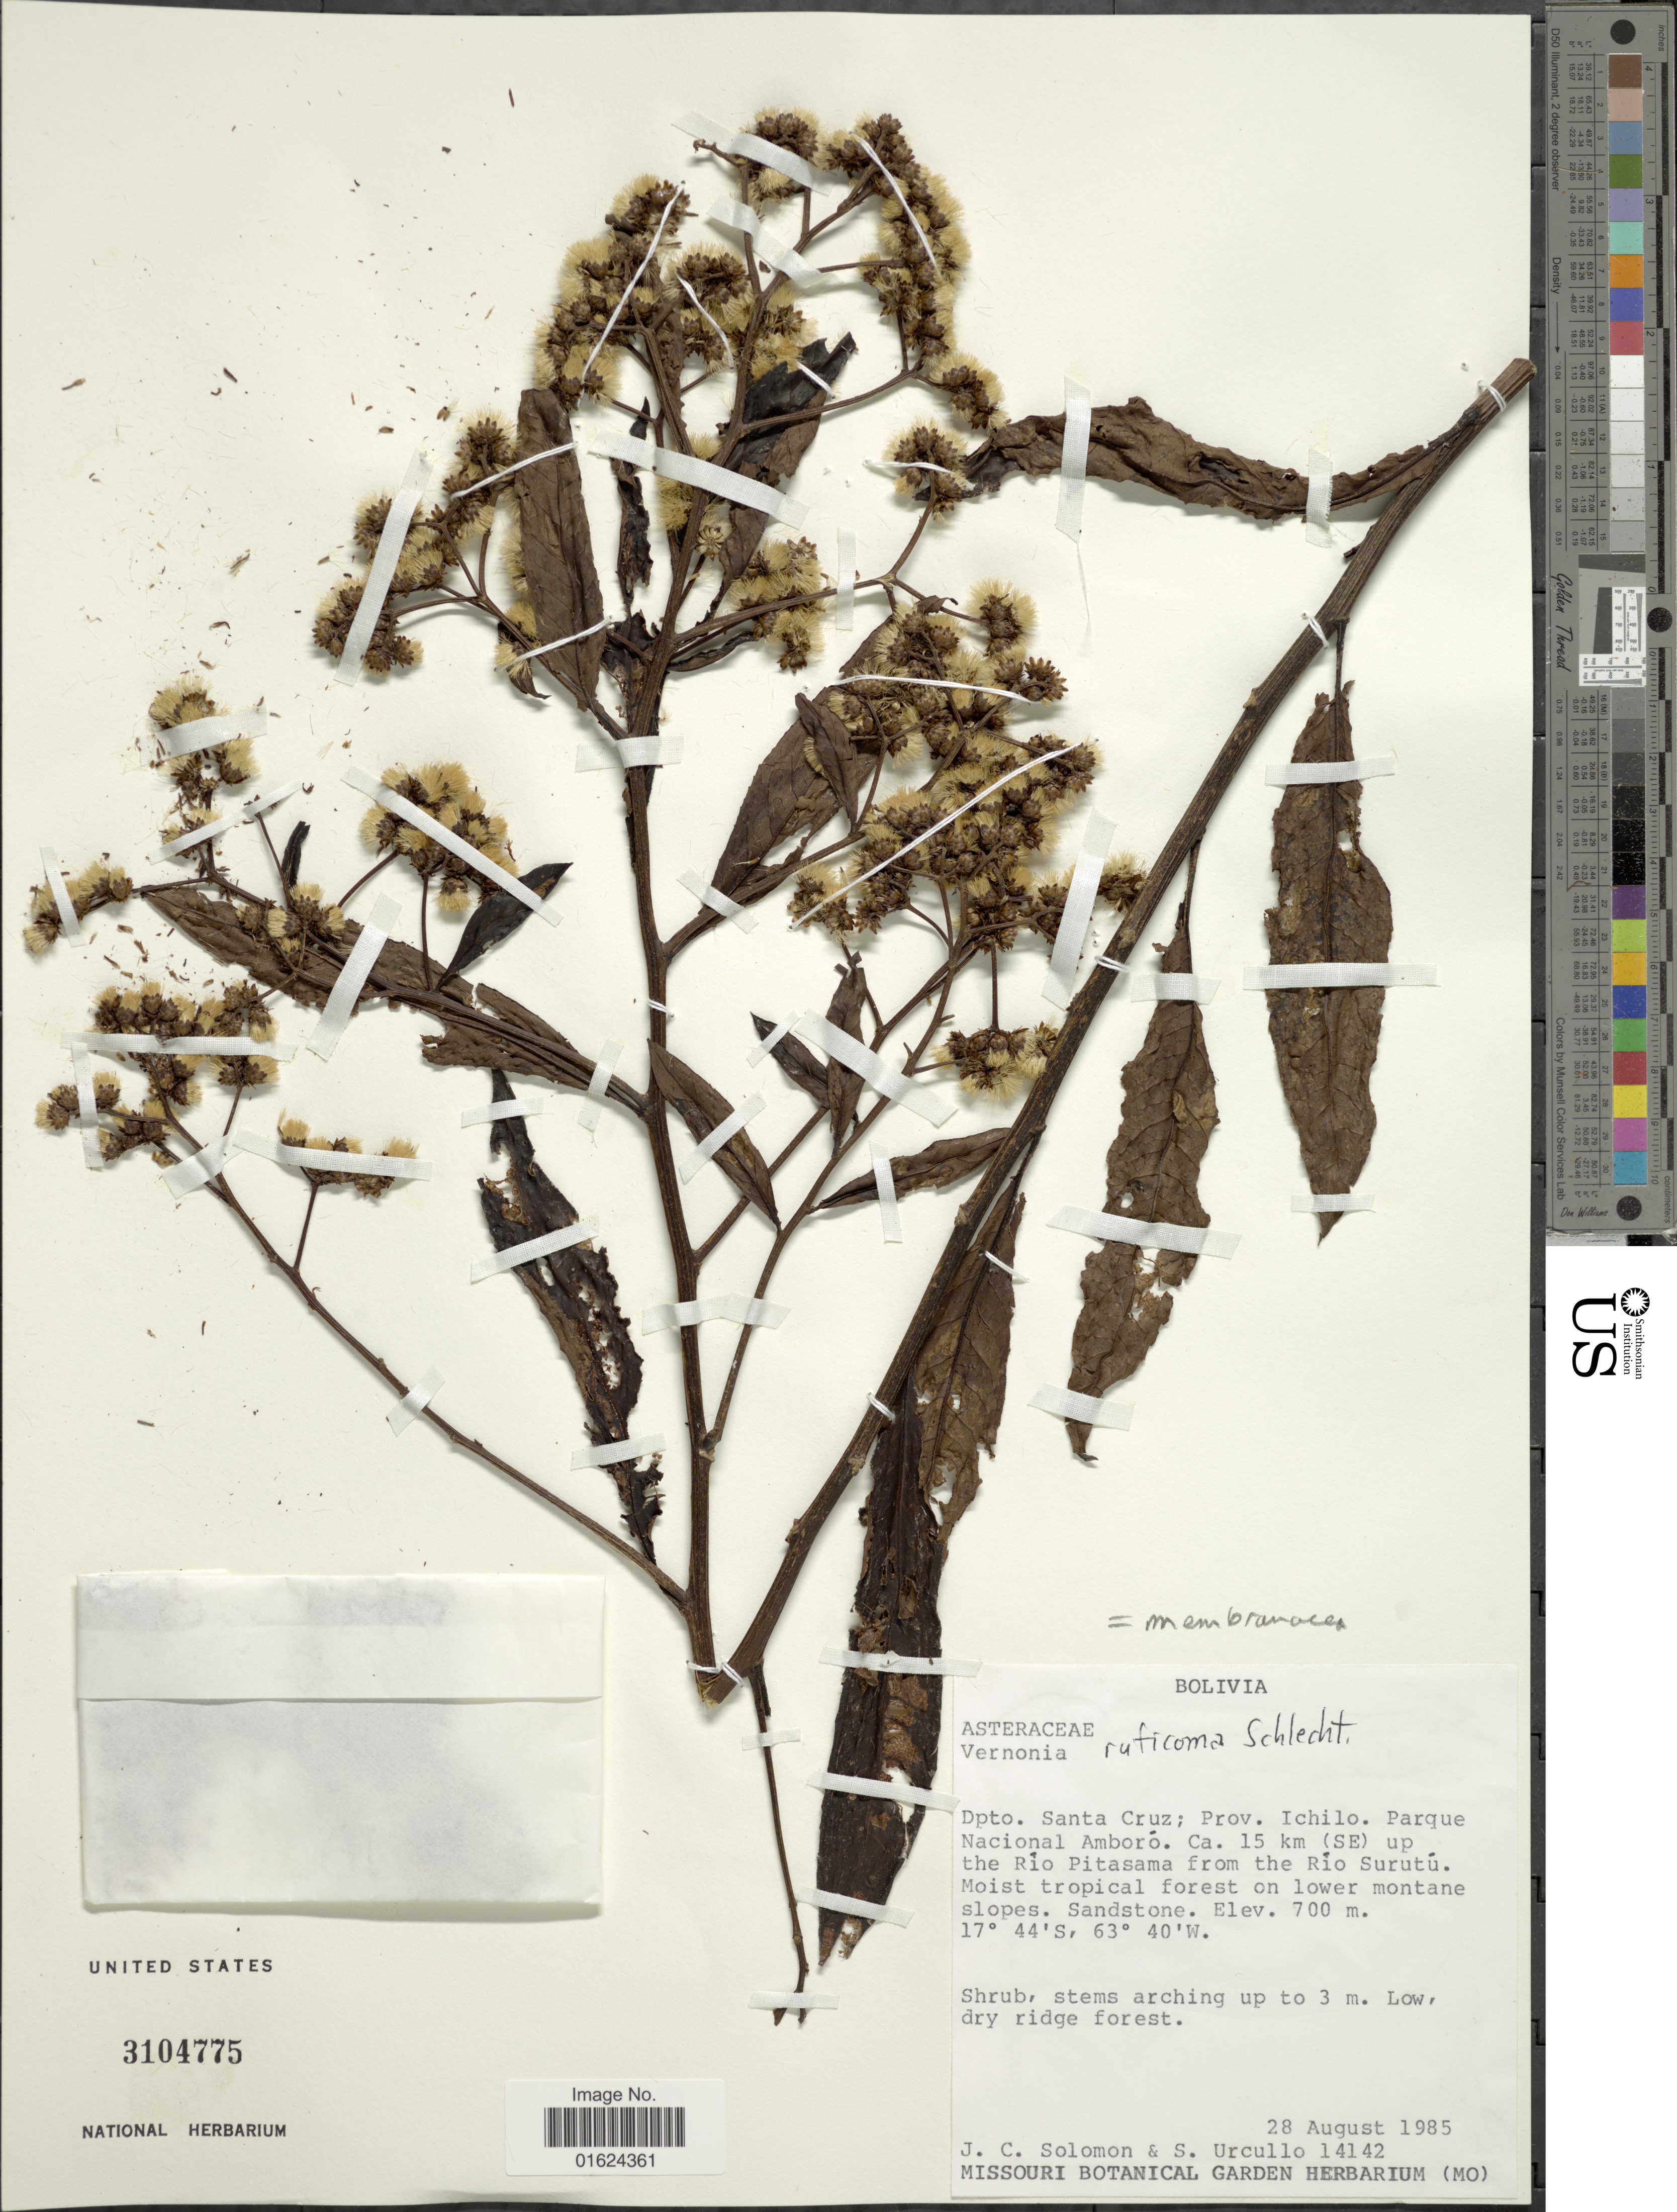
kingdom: Plantae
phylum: Tracheophyta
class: Magnoliopsida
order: Asterales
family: Asteraceae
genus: Vernonanthura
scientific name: Vernonanthura membranacea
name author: (Gardner) H. Rob.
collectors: J. C. Solomon & S. Urcullo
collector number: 14142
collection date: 1985-08-28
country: Bolivia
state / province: Santa Cruz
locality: Dpto.Santa Cruz; Prov. Ichilo. Parque Nacional Amaboro. Ca. 15 km (SE) up the Rio Pitasama from the Rio Surutu.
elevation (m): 700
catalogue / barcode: US 3104775